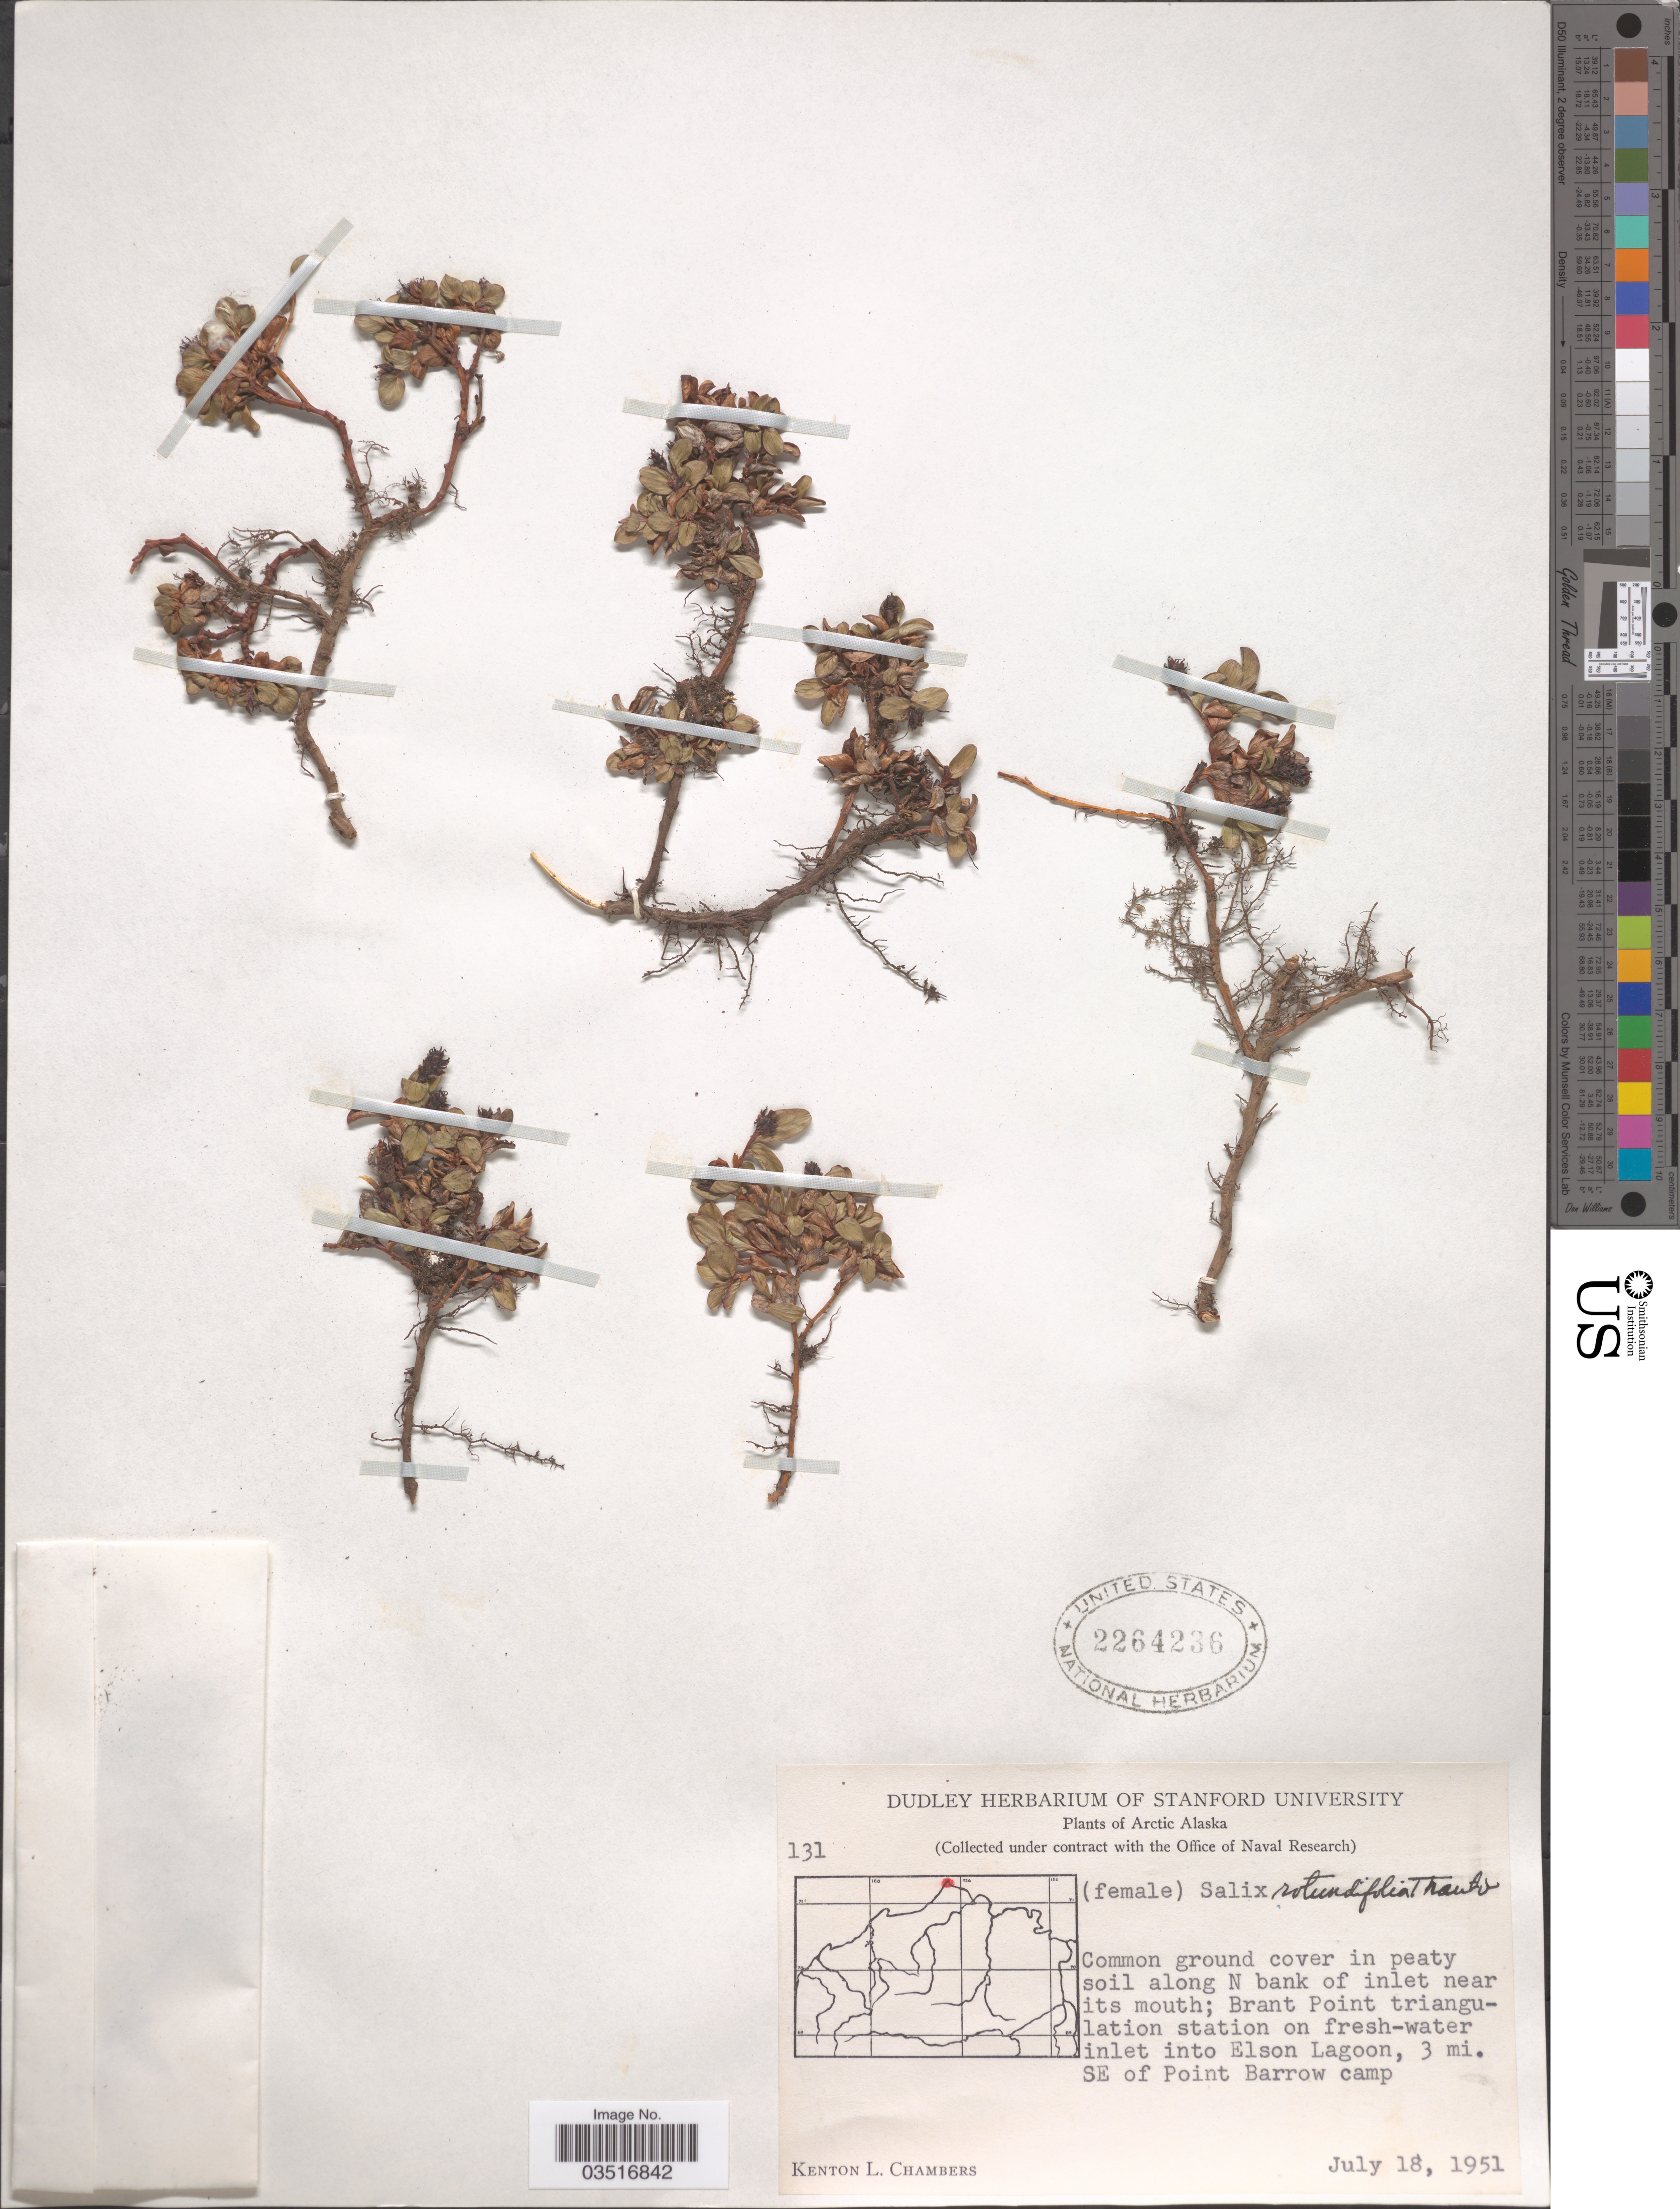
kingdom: Plantae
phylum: Tracheophyta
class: Magnoliopsida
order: Malpighiales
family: Salicaceae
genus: Salix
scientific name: Salix rotundifolia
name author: Trautv.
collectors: K. L. Chambers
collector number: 131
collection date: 1951-07-18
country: United States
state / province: Alaska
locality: Arctic Alaska. Common ground cover in peaty soil along N bank of inlet near its mouth; Brant Point triangulation station on fresh-water inlet into Elson Lagoon, 3 mi. SE of Point Barrow camp.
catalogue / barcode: US 2264236